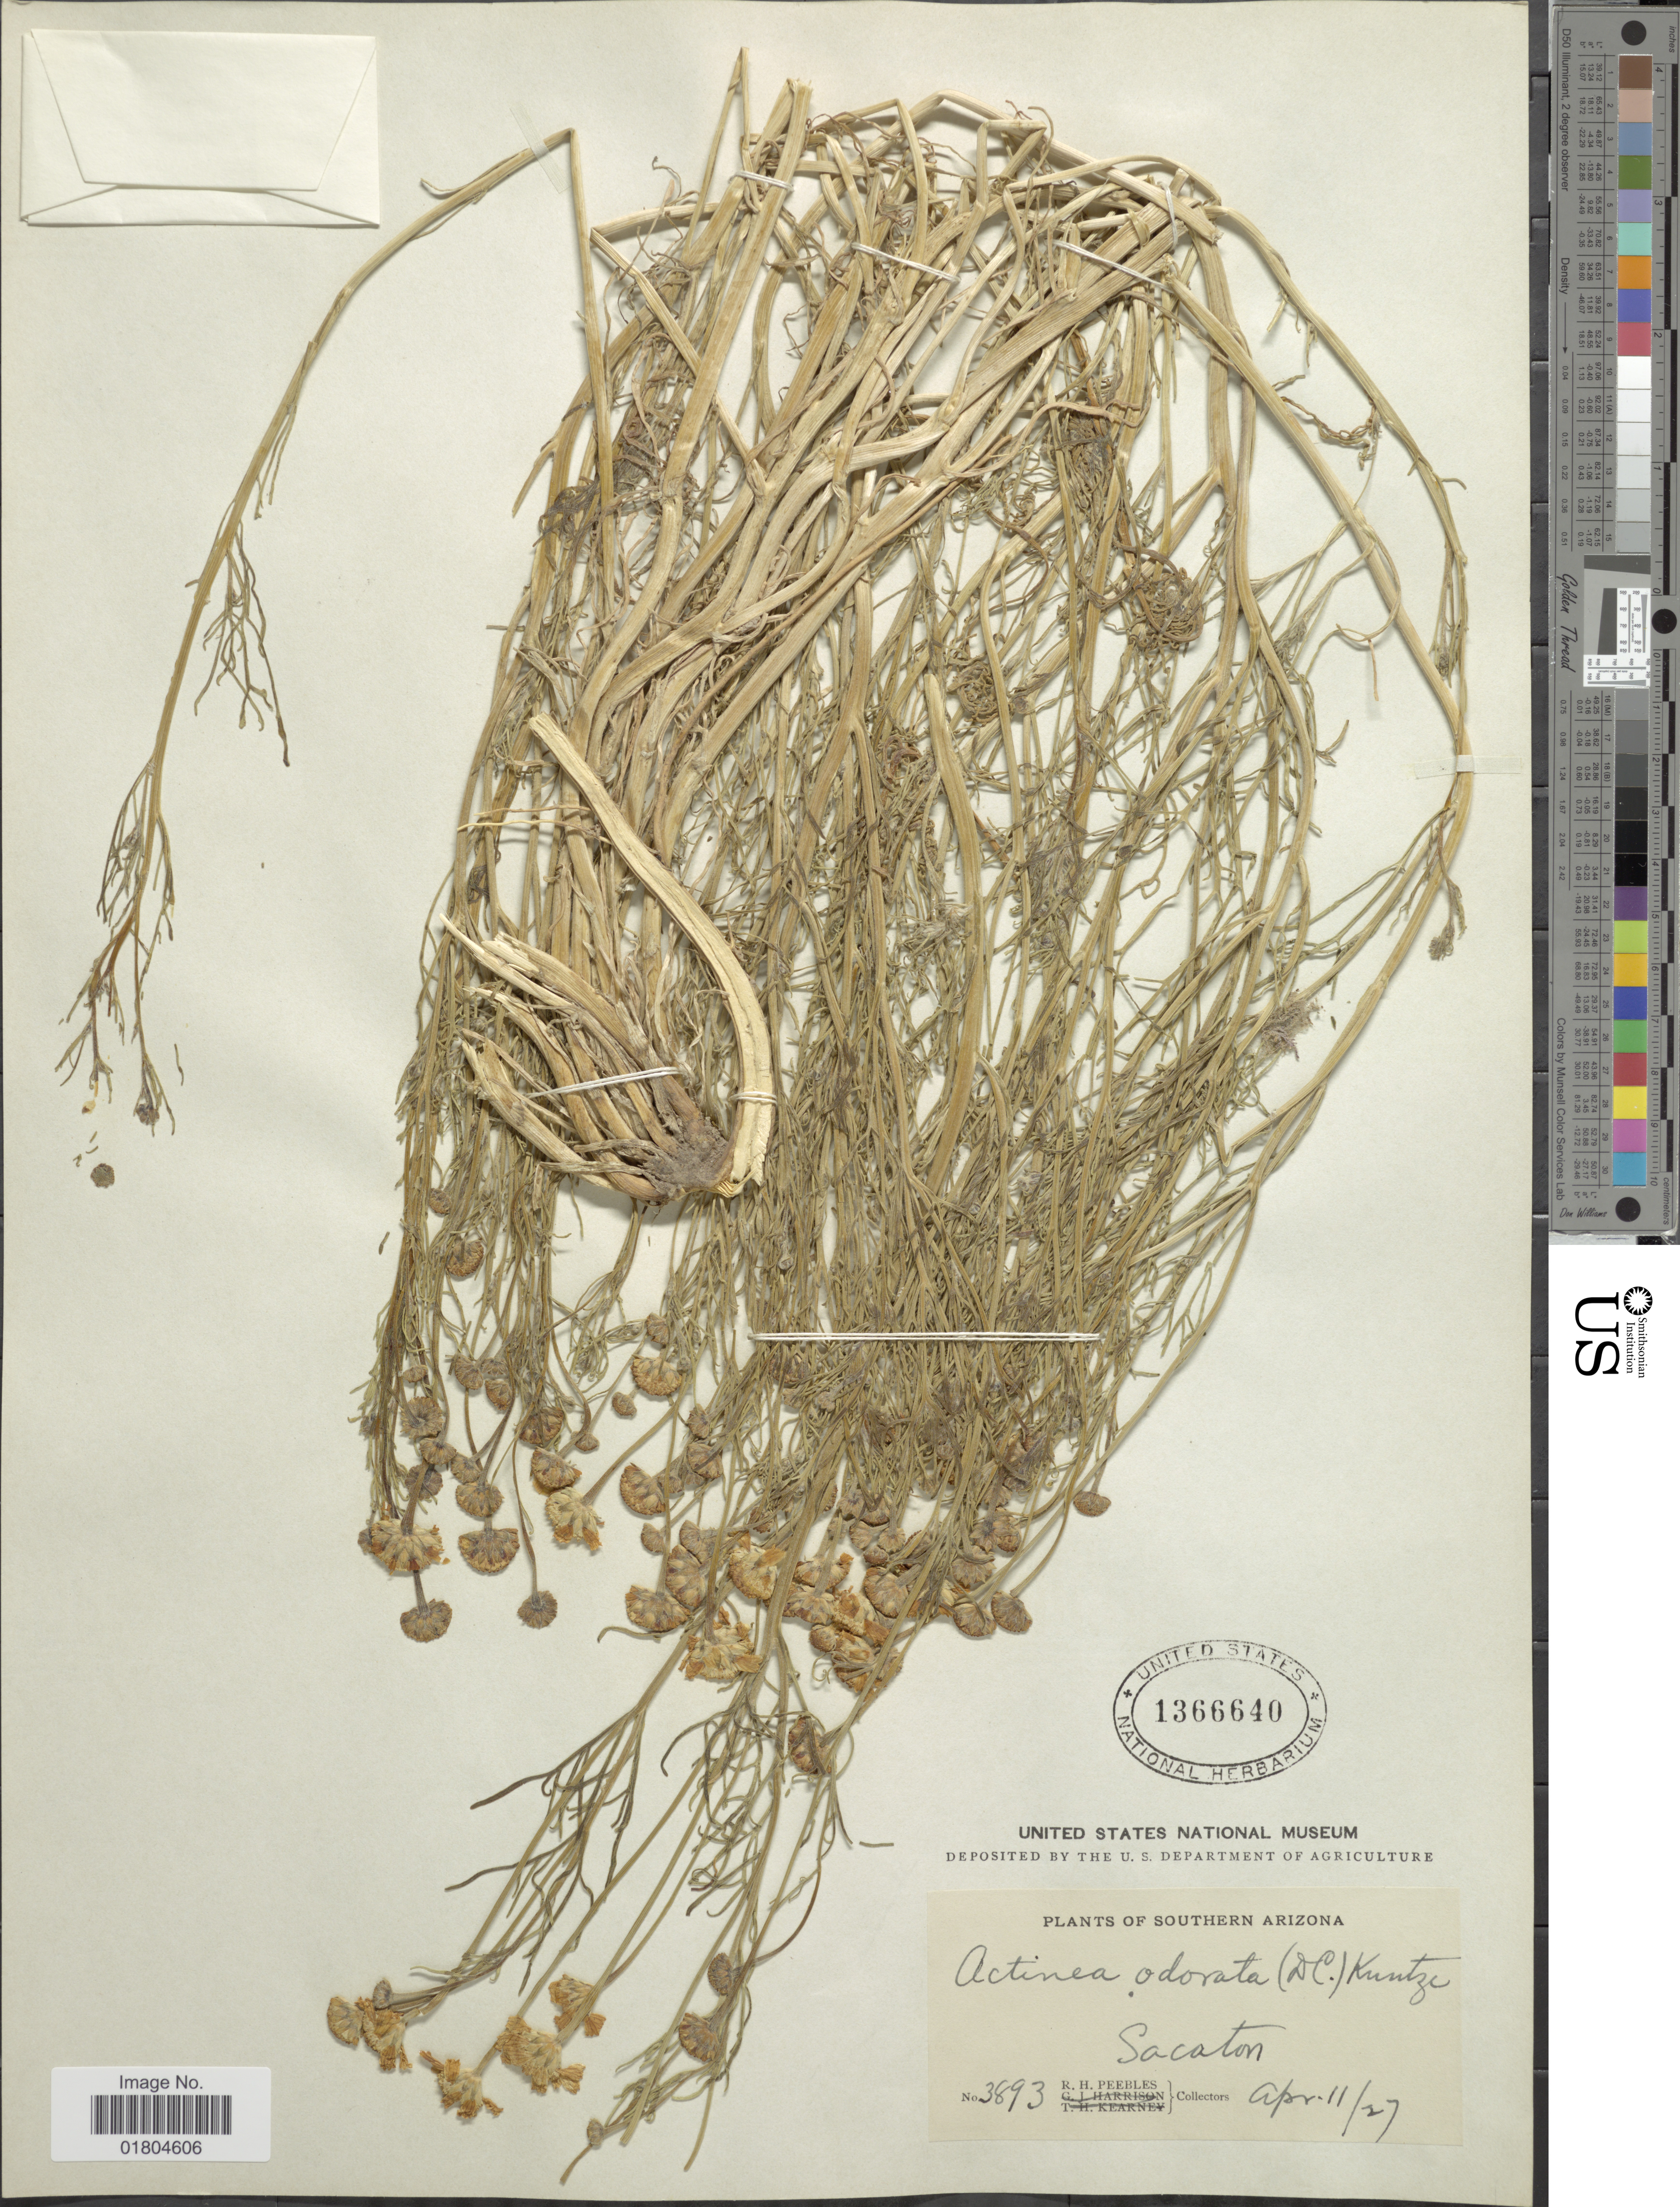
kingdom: Plantae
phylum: Tracheophyta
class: Magnoliopsida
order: Asterales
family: Asteraceae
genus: Hymenoxys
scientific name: Hymenoxys odorata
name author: DC.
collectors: R. H. Peebles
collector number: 3893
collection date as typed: Transcribed d/m/y: 11/4/27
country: United States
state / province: Arizona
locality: Southern Arizona. Sacaton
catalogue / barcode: US 1366640